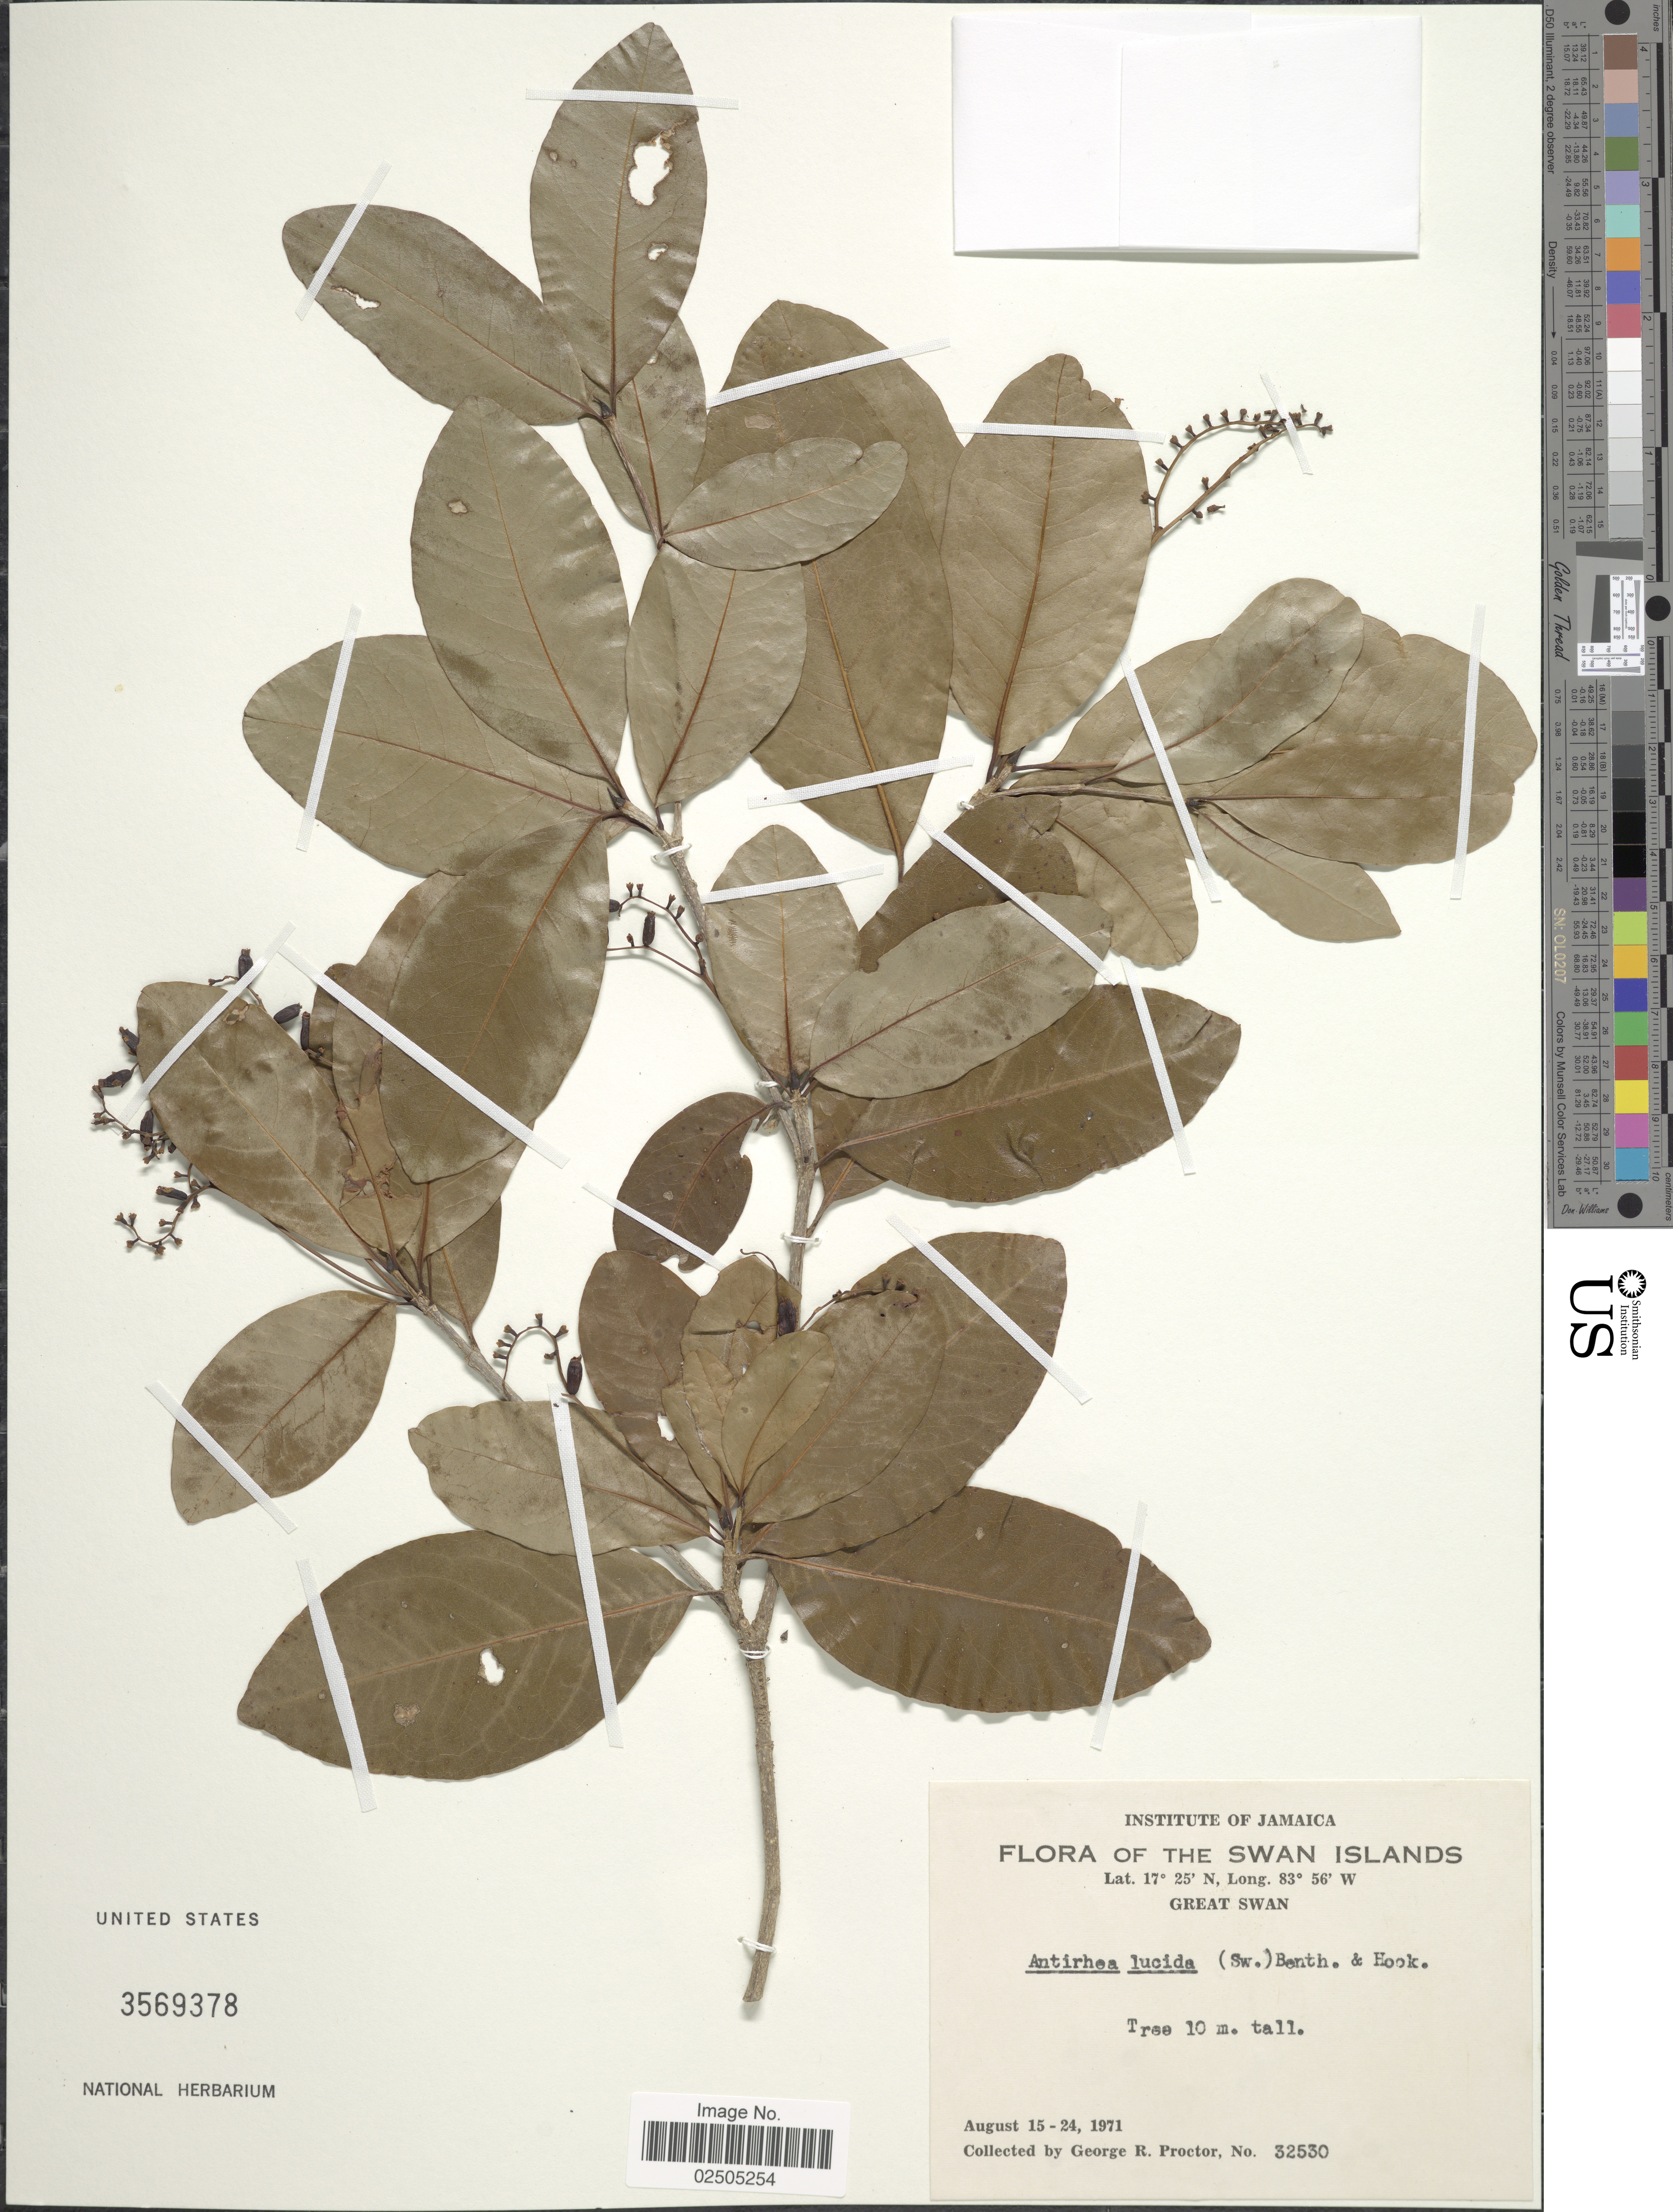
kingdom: Plantae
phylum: Tracheophyta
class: Magnoliopsida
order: Gentianales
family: Rubiaceae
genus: Antirrhoea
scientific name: Antirrhoea lucida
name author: (C.F. Gaertn.) Benth. & Hook. f.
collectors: G. R. Proctor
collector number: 32530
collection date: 1971-08-15/1971-08-24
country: Honduras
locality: The Swan Islands, Great Swan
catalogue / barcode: US 3569378